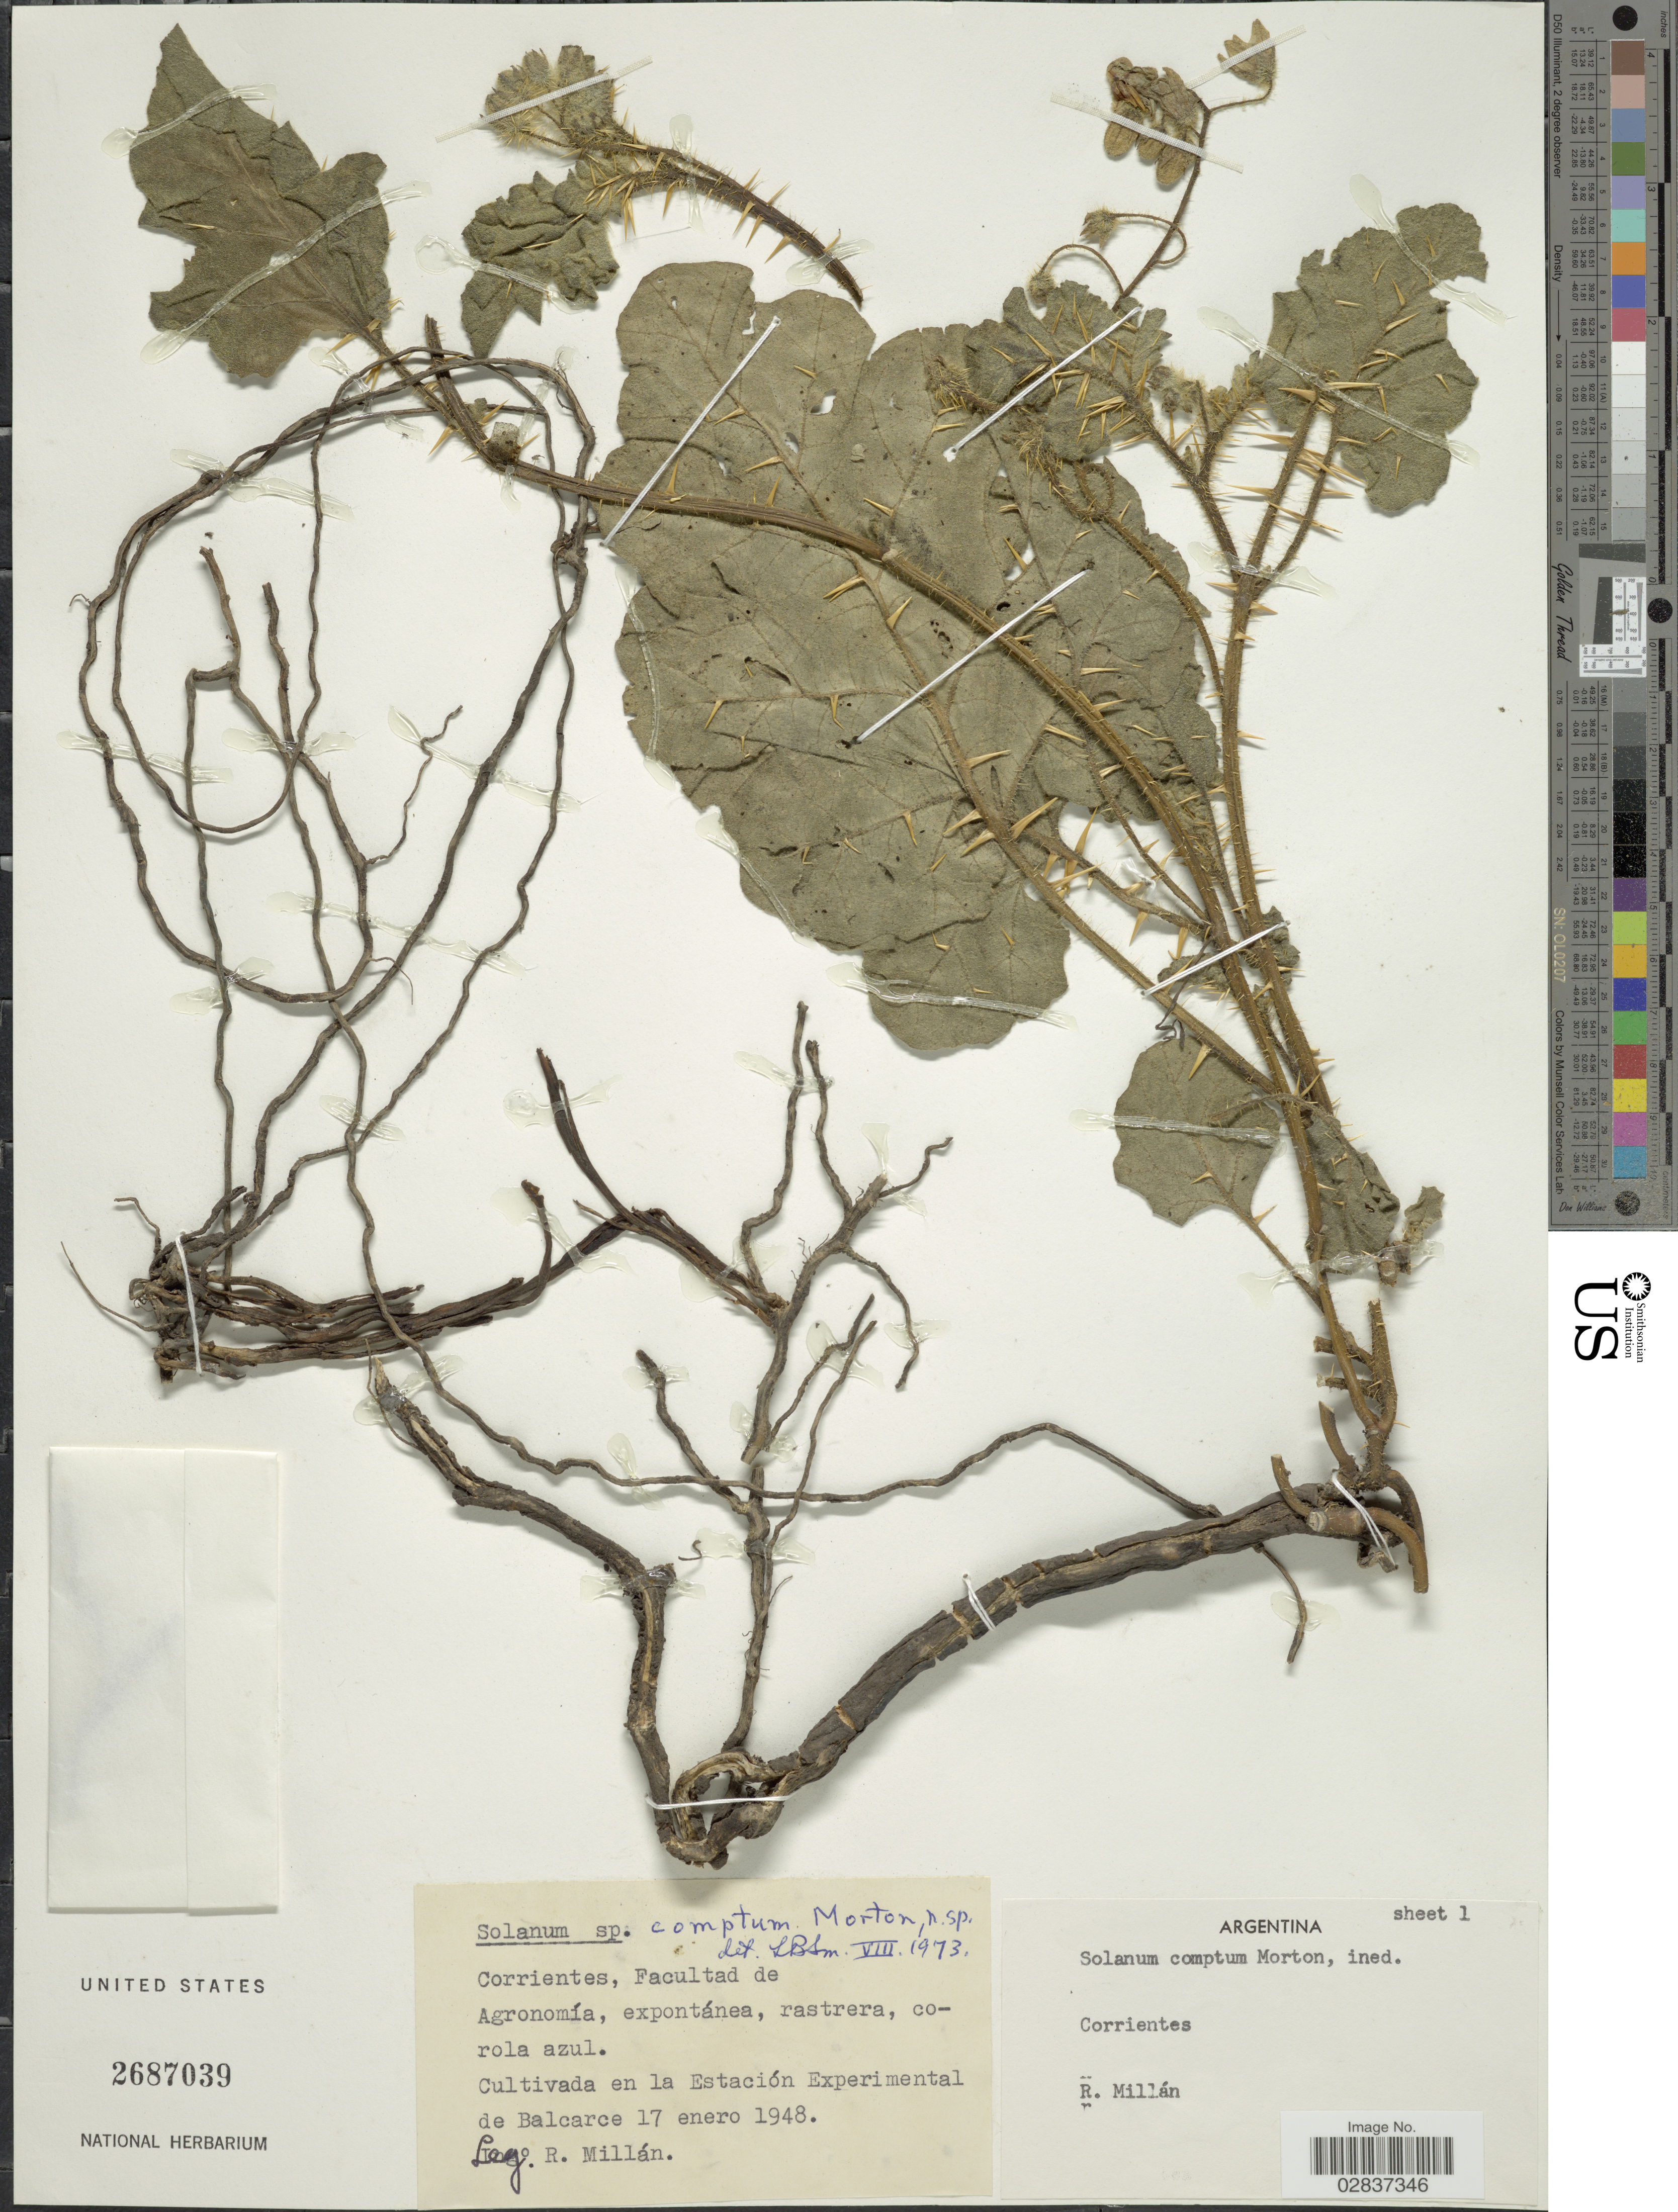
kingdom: Plantae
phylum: Tracheophyta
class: Magnoliopsida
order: Solanales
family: Solanaceae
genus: Solanum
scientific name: Solanum comptum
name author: C.V. Morton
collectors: R. Millan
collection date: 1948-01-17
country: Argentina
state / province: Corrientes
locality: Facultad de Agronomía, expontánea, rastrera, corola azul, Cultivada en la Estación Experimental de Balcarce.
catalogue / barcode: US 2687039